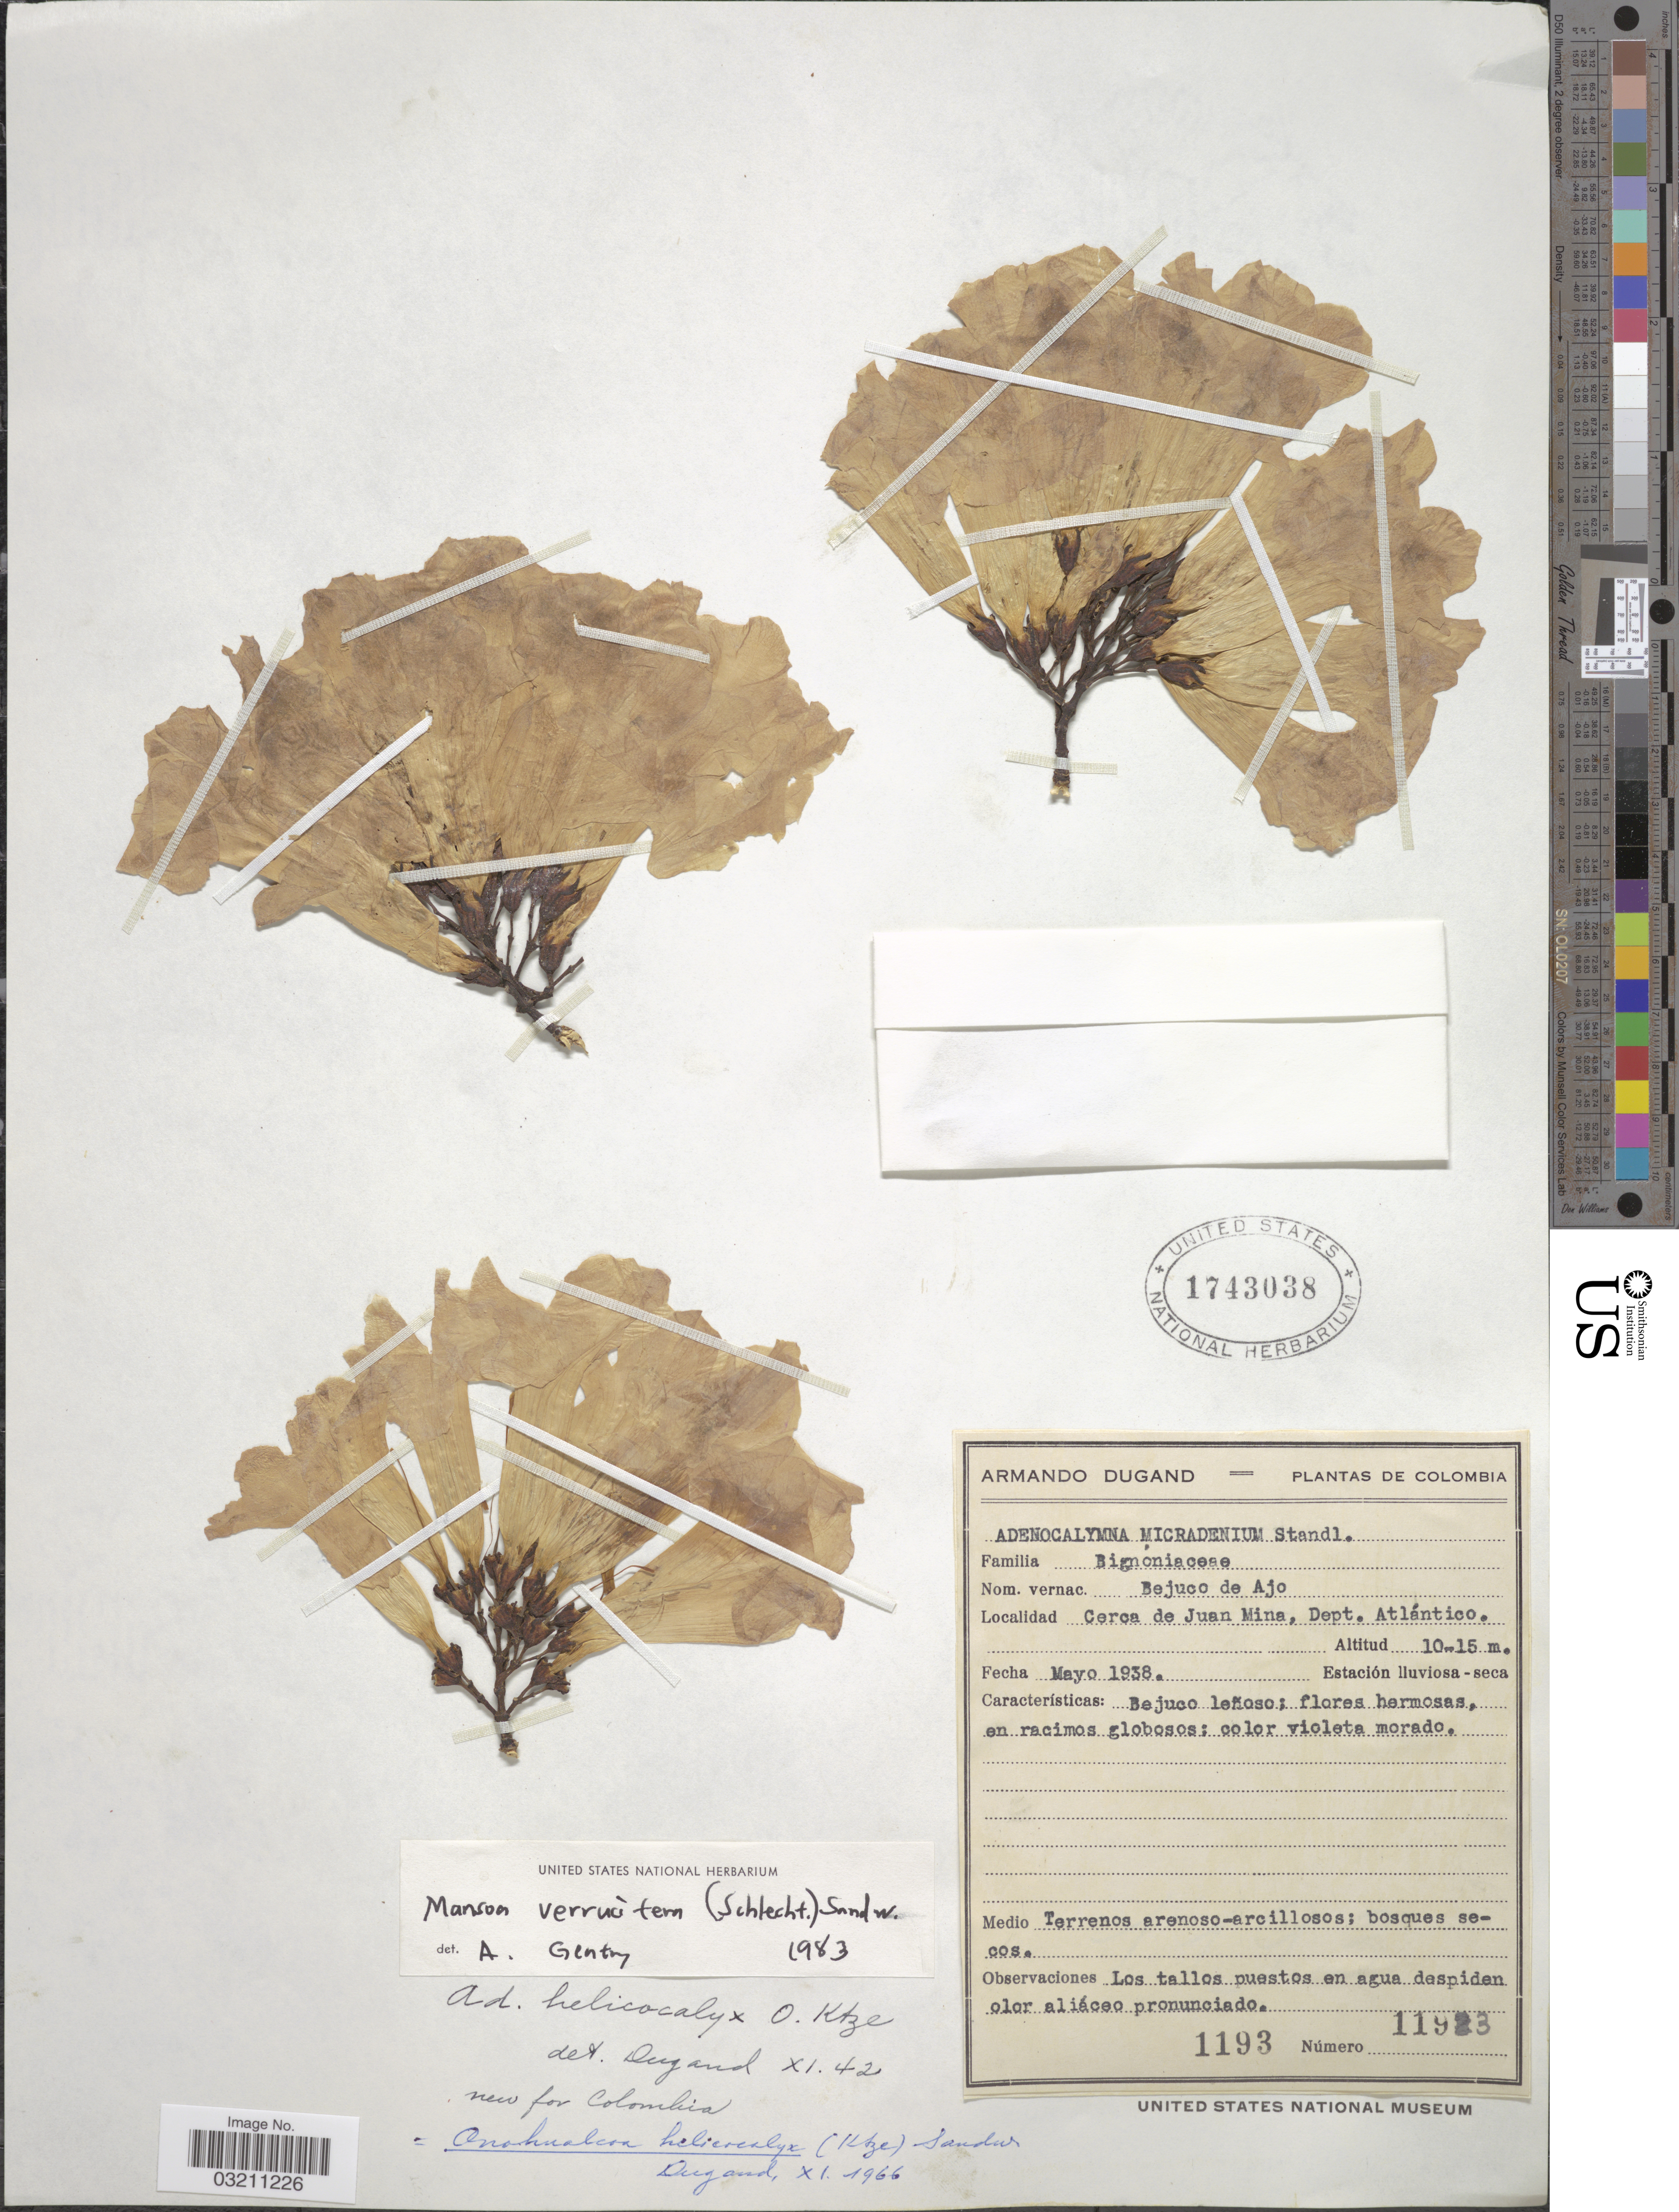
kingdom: Plantae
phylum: Tracheophyta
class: Magnoliopsida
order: Lamiales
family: Bignoniaceae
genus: Mansoa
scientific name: Mansoa verrucifera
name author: (Schltdl.) A.H. Gentry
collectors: A. Dugand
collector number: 1193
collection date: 1938-05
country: Colombia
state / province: Atlántico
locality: Cerca de Juan Mina, Dept. Atlántico.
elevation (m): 10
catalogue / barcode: US 1743038